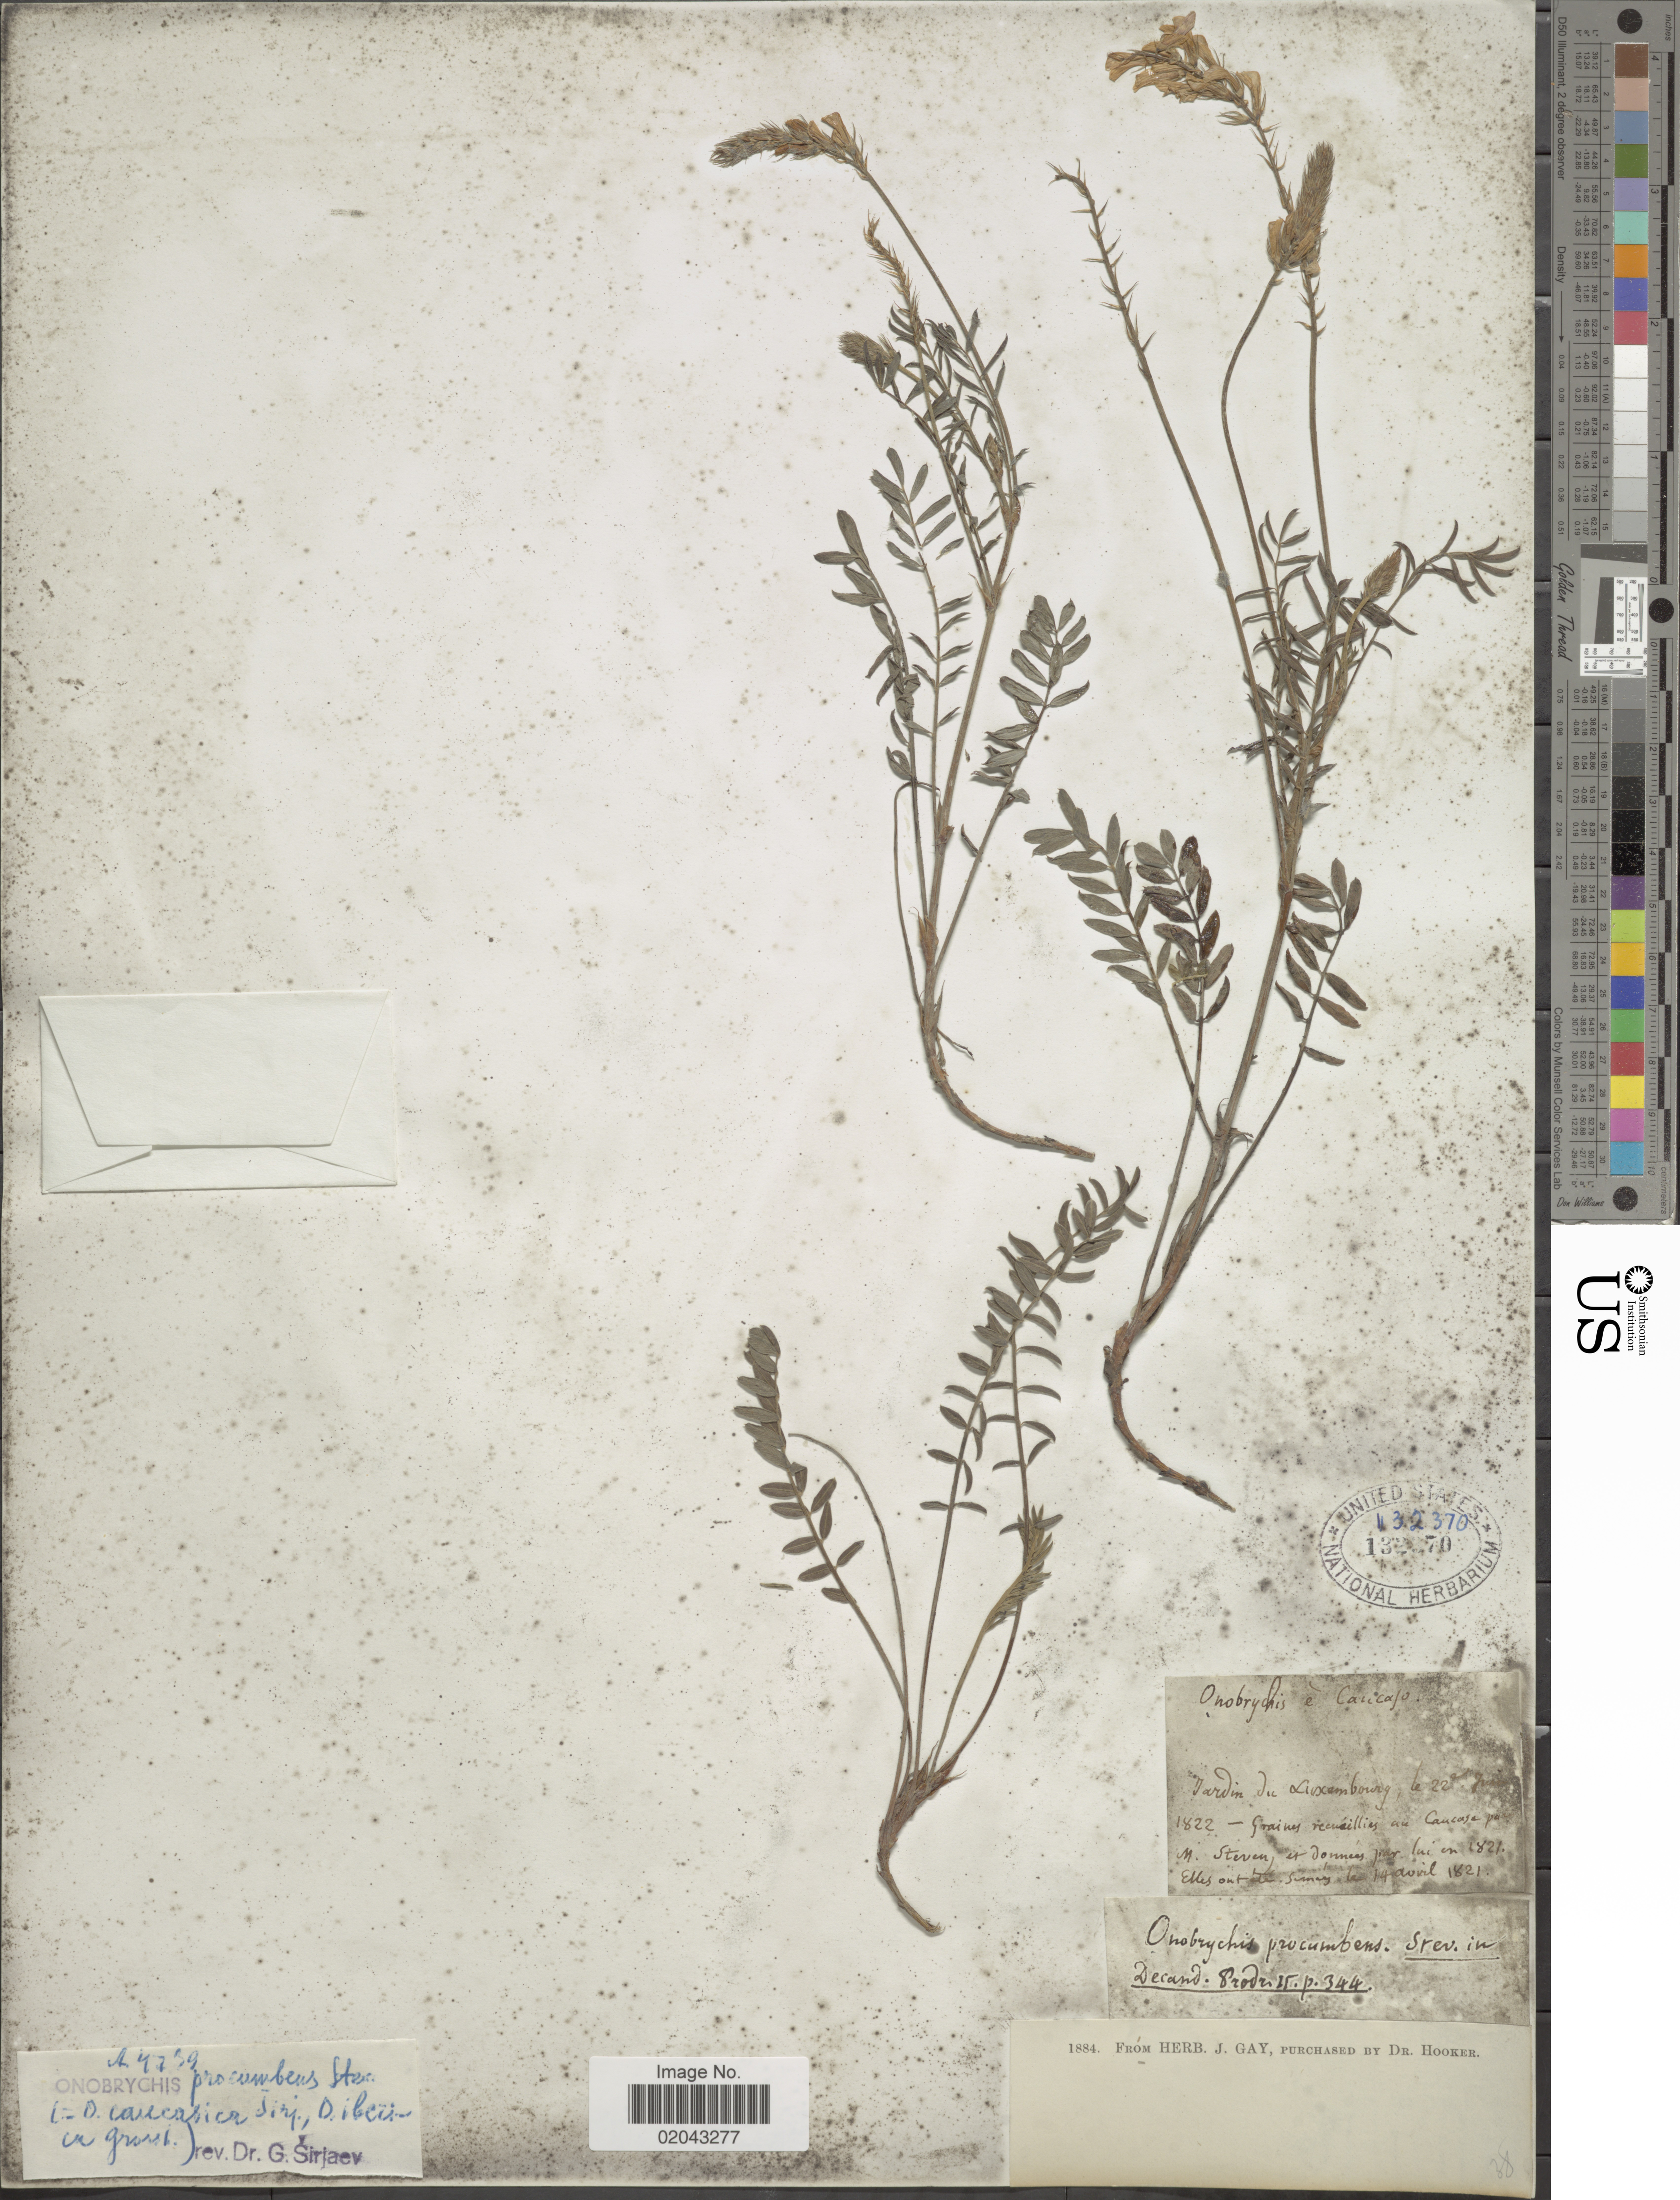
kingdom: Plantae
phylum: Tracheophyta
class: Magnoliopsida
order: Fabales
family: Fabaceae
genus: Onobrychis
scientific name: Onobrychis procumbens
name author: Fisch. ex Schrank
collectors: ex herb. J. Gay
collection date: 1822-06-22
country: Luxembourg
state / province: Luxembourg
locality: Jardin du Luxembourg.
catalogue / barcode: US 132370